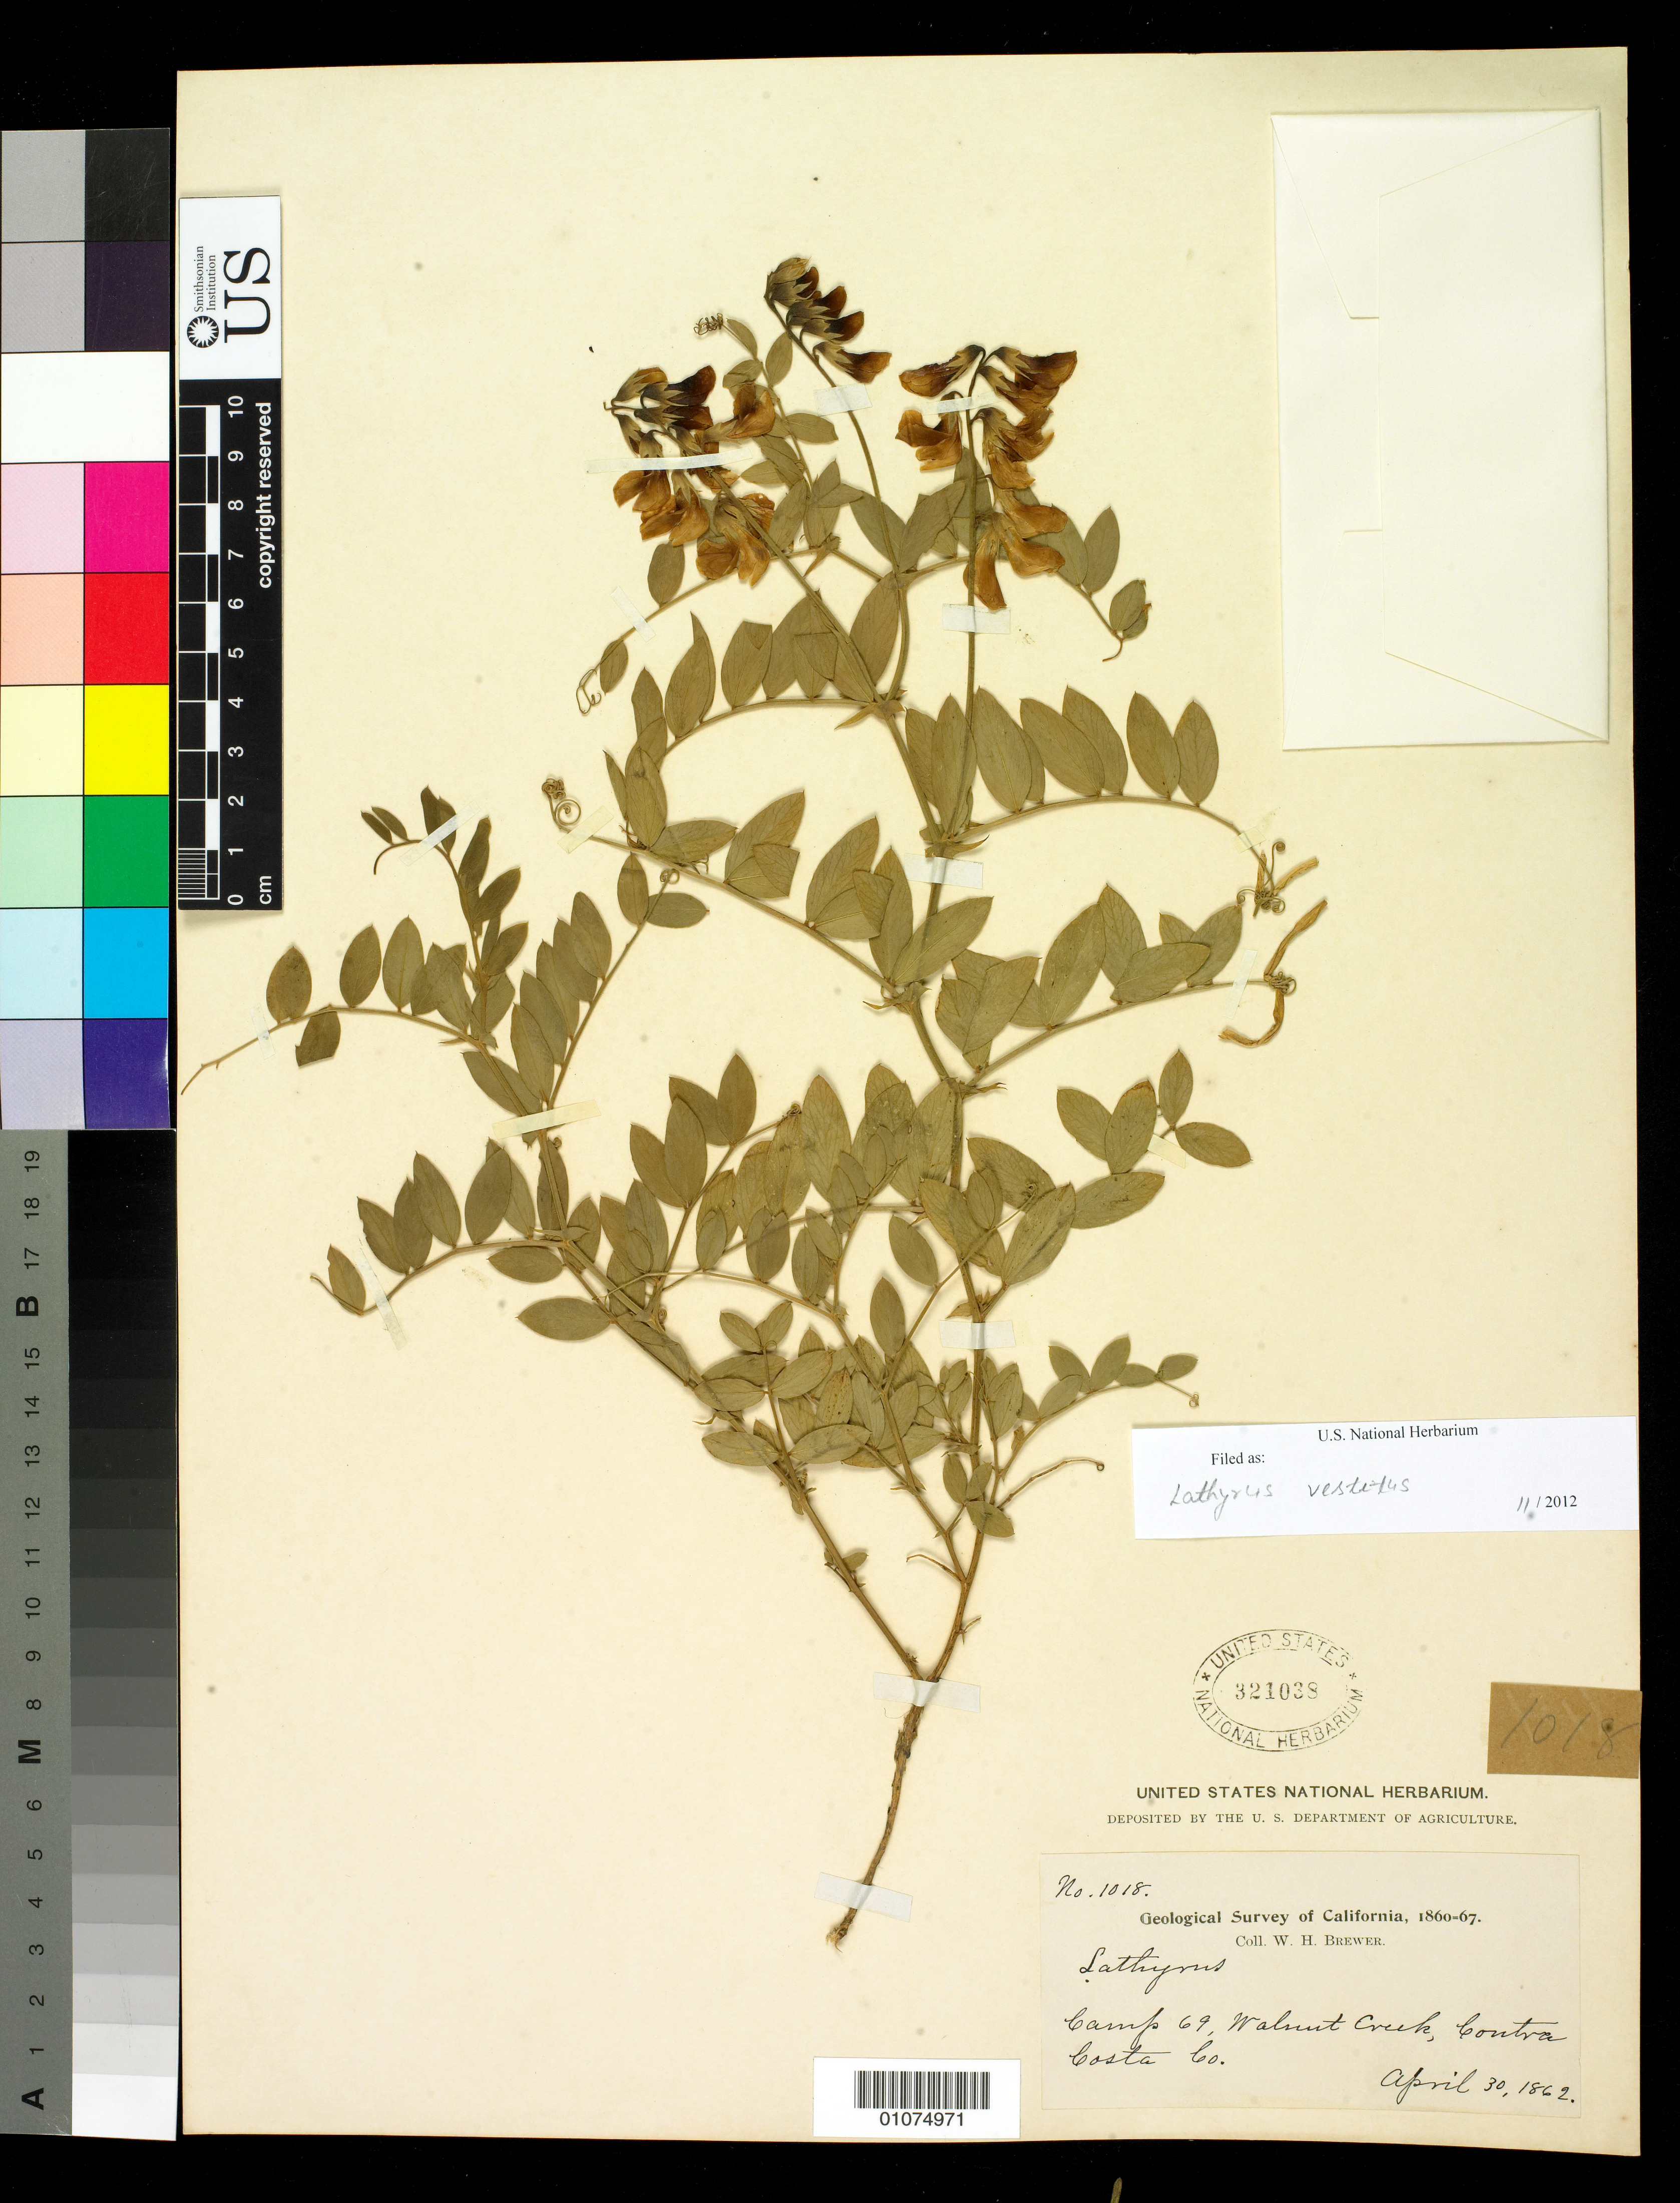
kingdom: Plantae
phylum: Tracheophyta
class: Magnoliopsida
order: Fabales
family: Fabaceae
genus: Lathyrus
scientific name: Lathyrus vestitus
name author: Nutt.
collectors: W. H. Brewer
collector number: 1018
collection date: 1862-04-30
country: United States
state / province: California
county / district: Contra Costa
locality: Camp 69, Walnut Creek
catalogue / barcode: US 321038